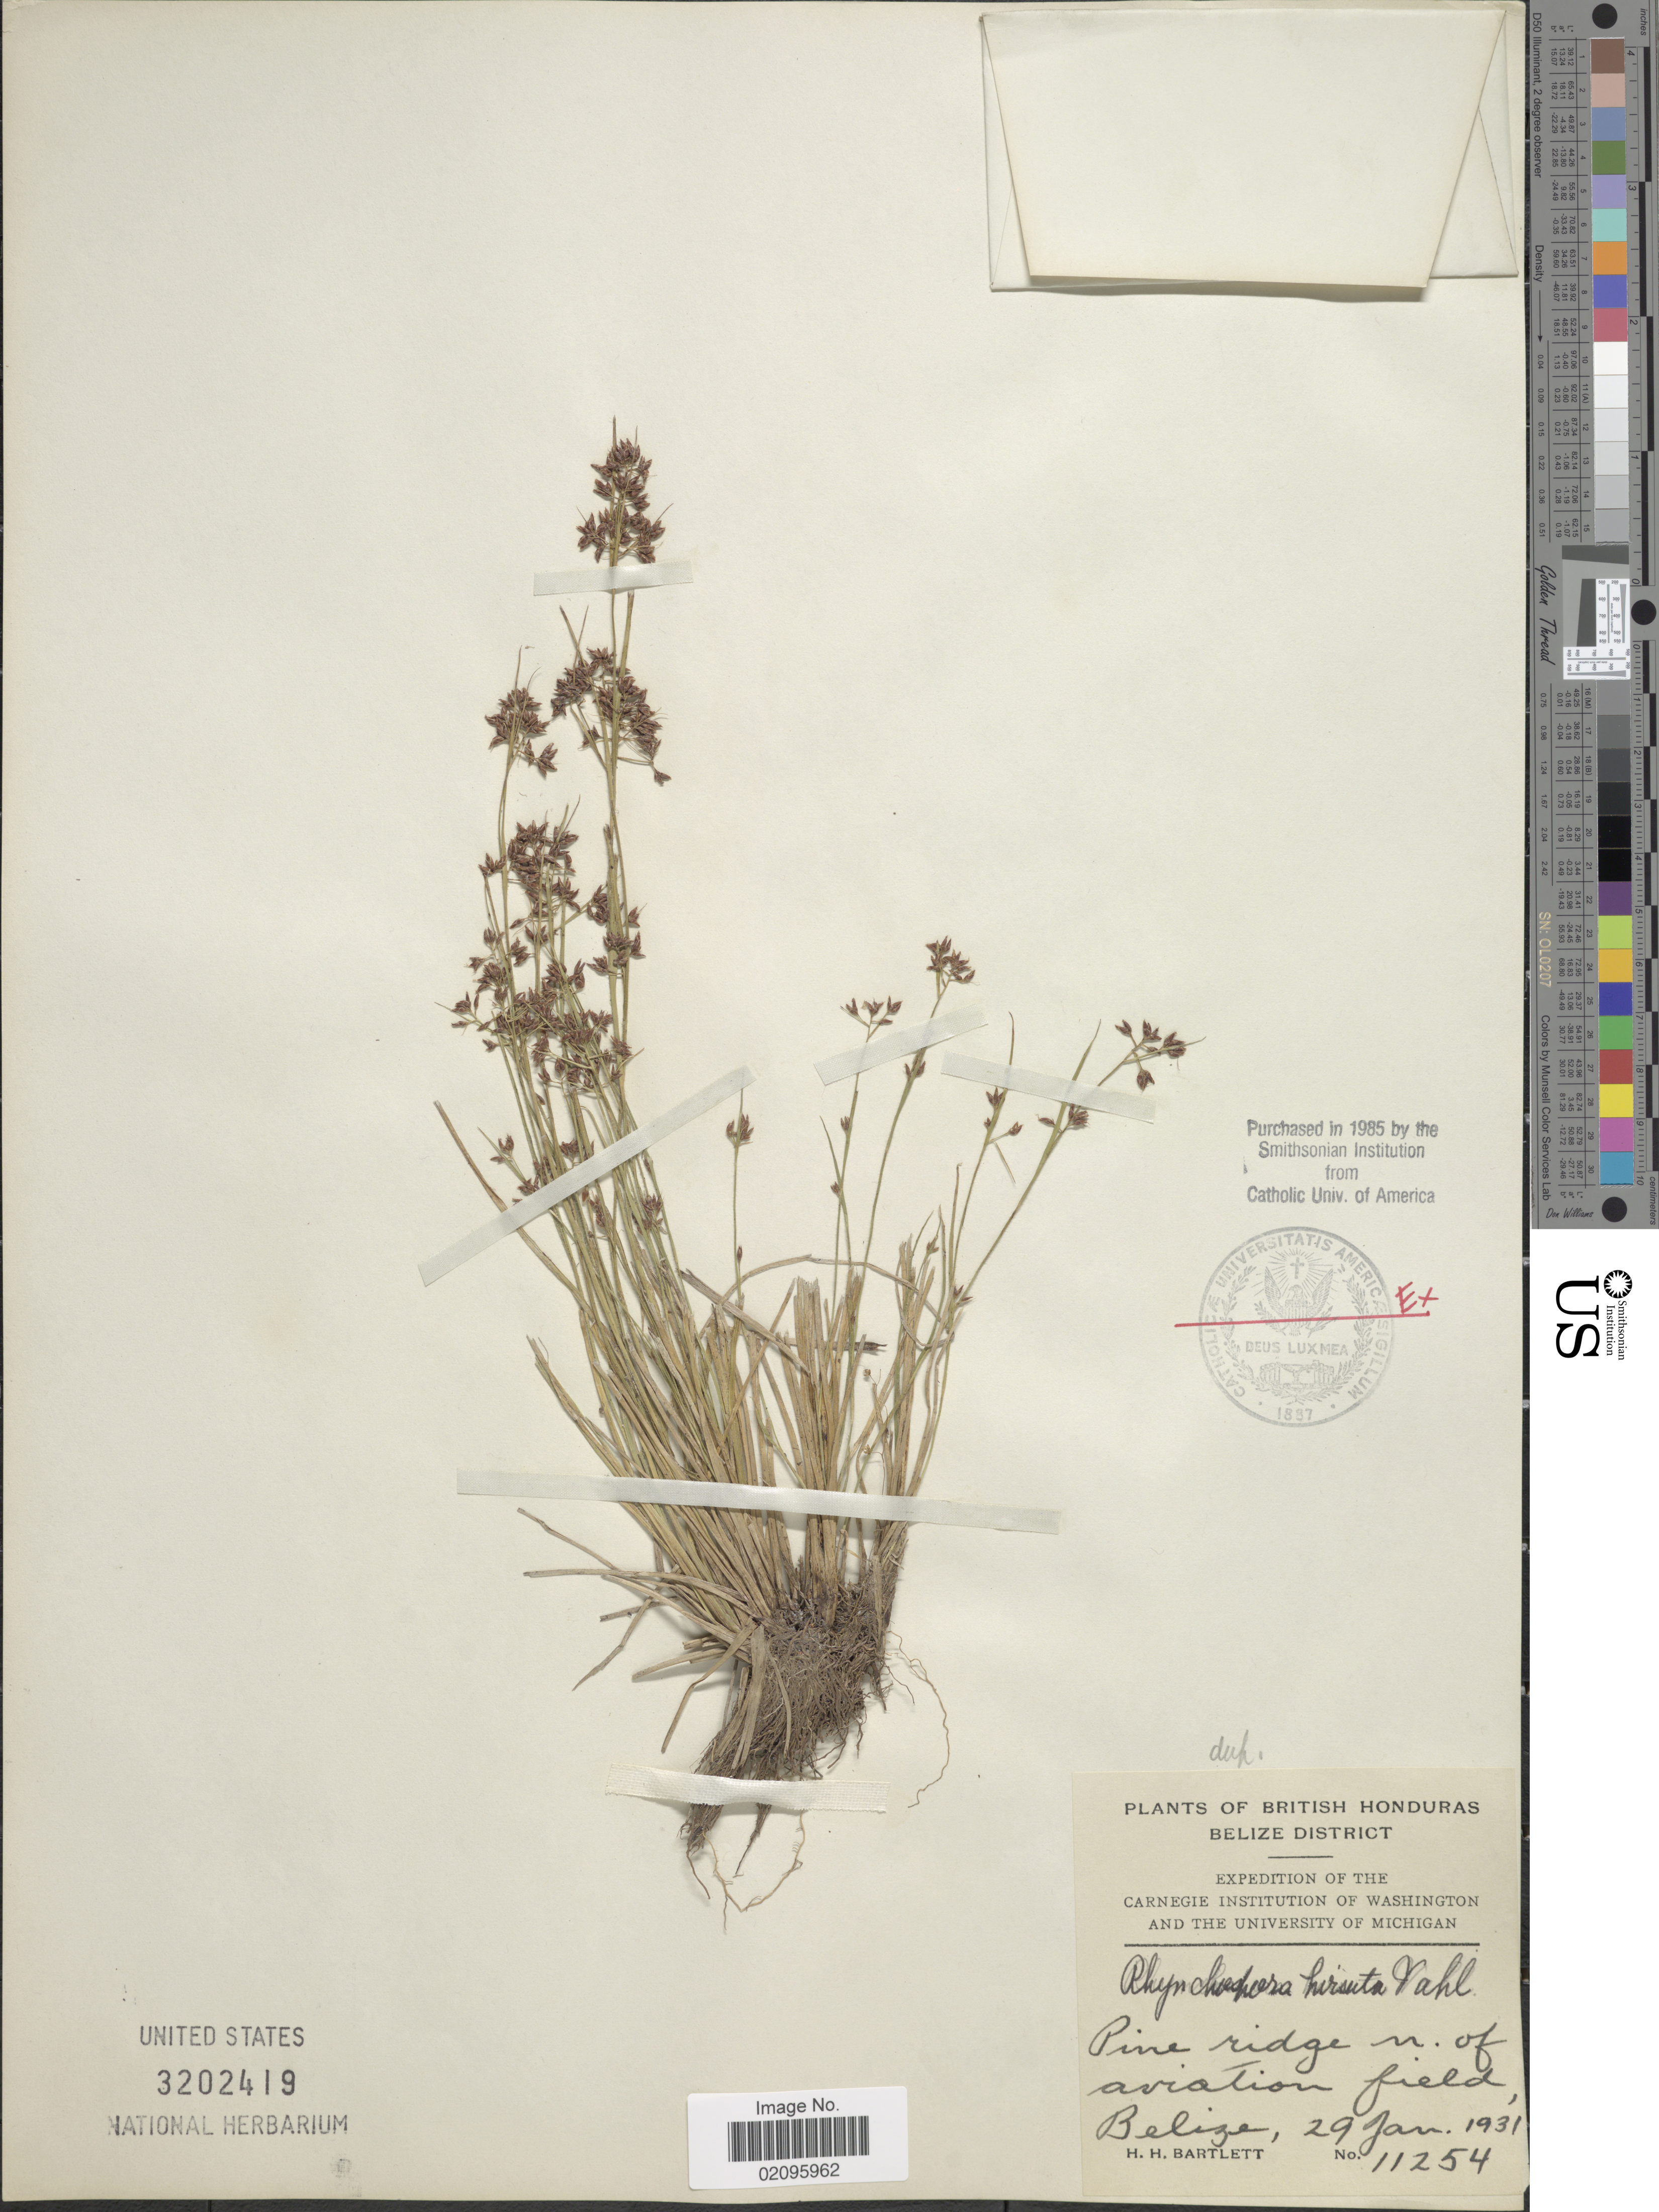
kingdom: Plantae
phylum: Tracheophyta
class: Liliopsida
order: Poales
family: Cyperaceae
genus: Rhynchospora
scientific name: Rhynchospora hirsuta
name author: (Vahl) Vahl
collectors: H. H. Bartlett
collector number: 11254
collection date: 1931-01-29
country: Belize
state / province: Belize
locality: British Honduras, Pine ridge n. of aviation field.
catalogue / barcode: US 3202419